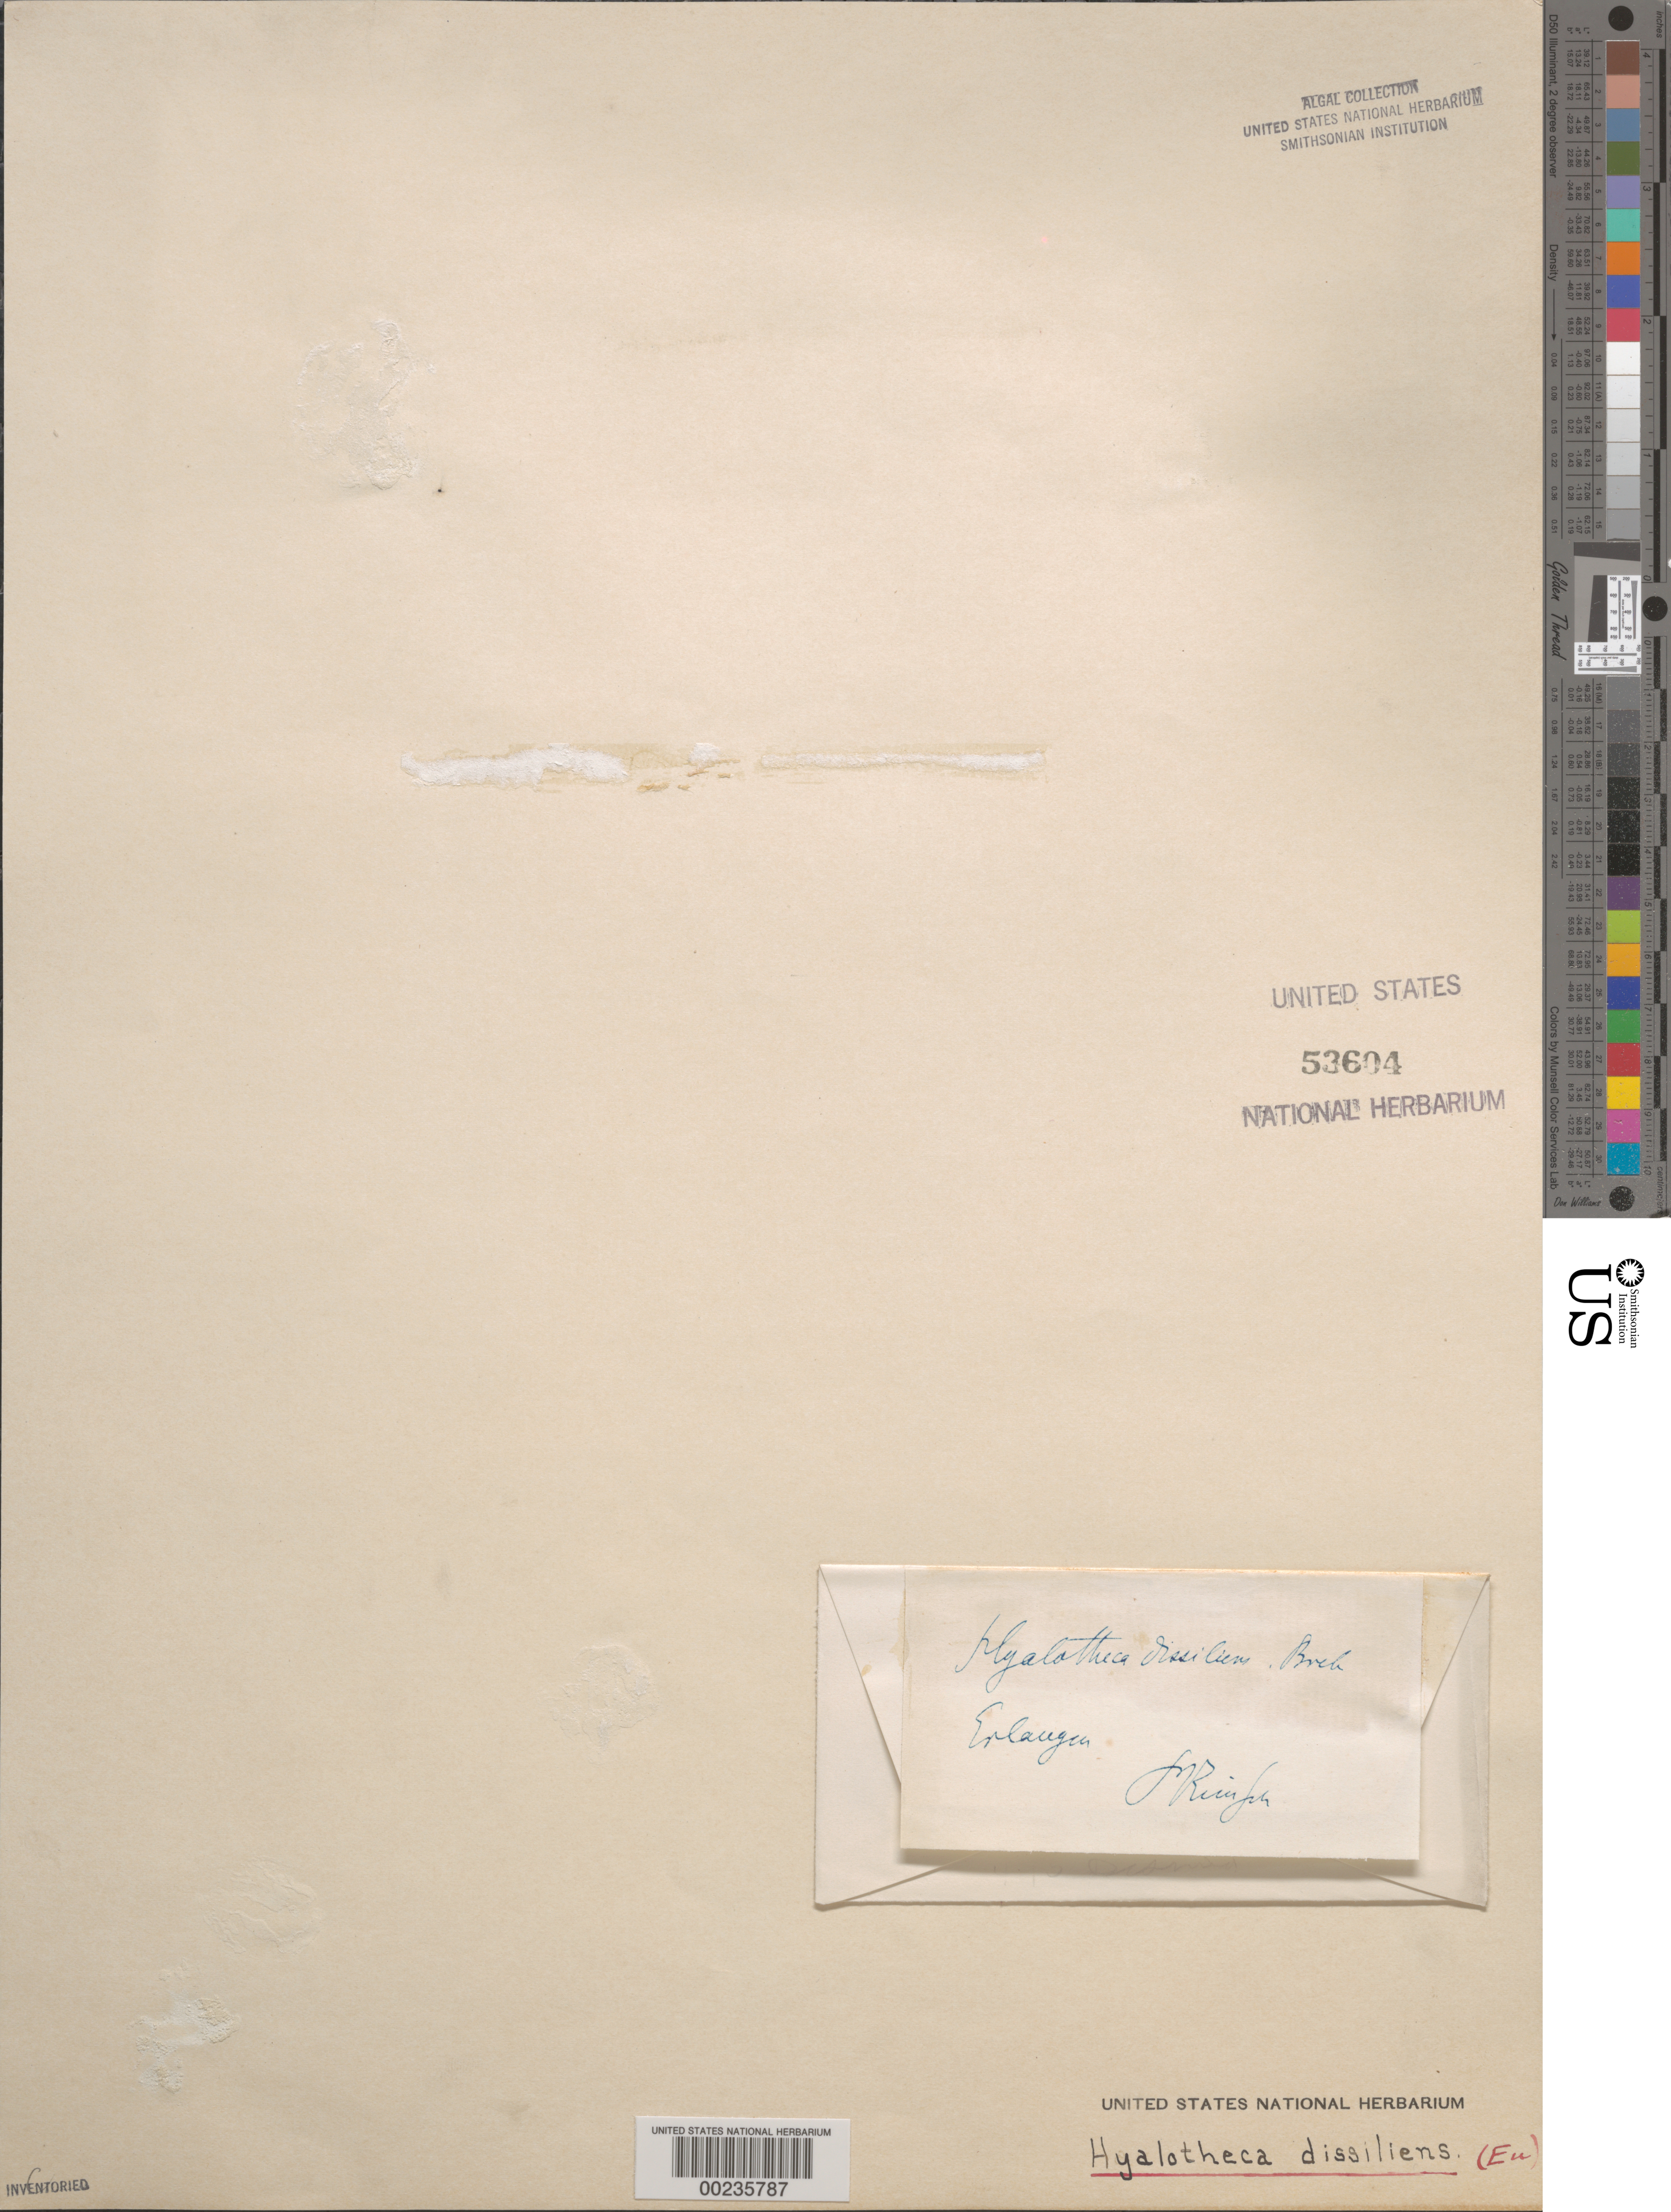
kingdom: Plantae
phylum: Charophyta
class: Zygnematophyceae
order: Zygnematales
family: Desmidiaceae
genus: Hyalotheca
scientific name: Hyalotheca dissiliens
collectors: P. F. Reinsch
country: Germany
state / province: Bayern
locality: Erlangen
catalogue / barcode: US 53604